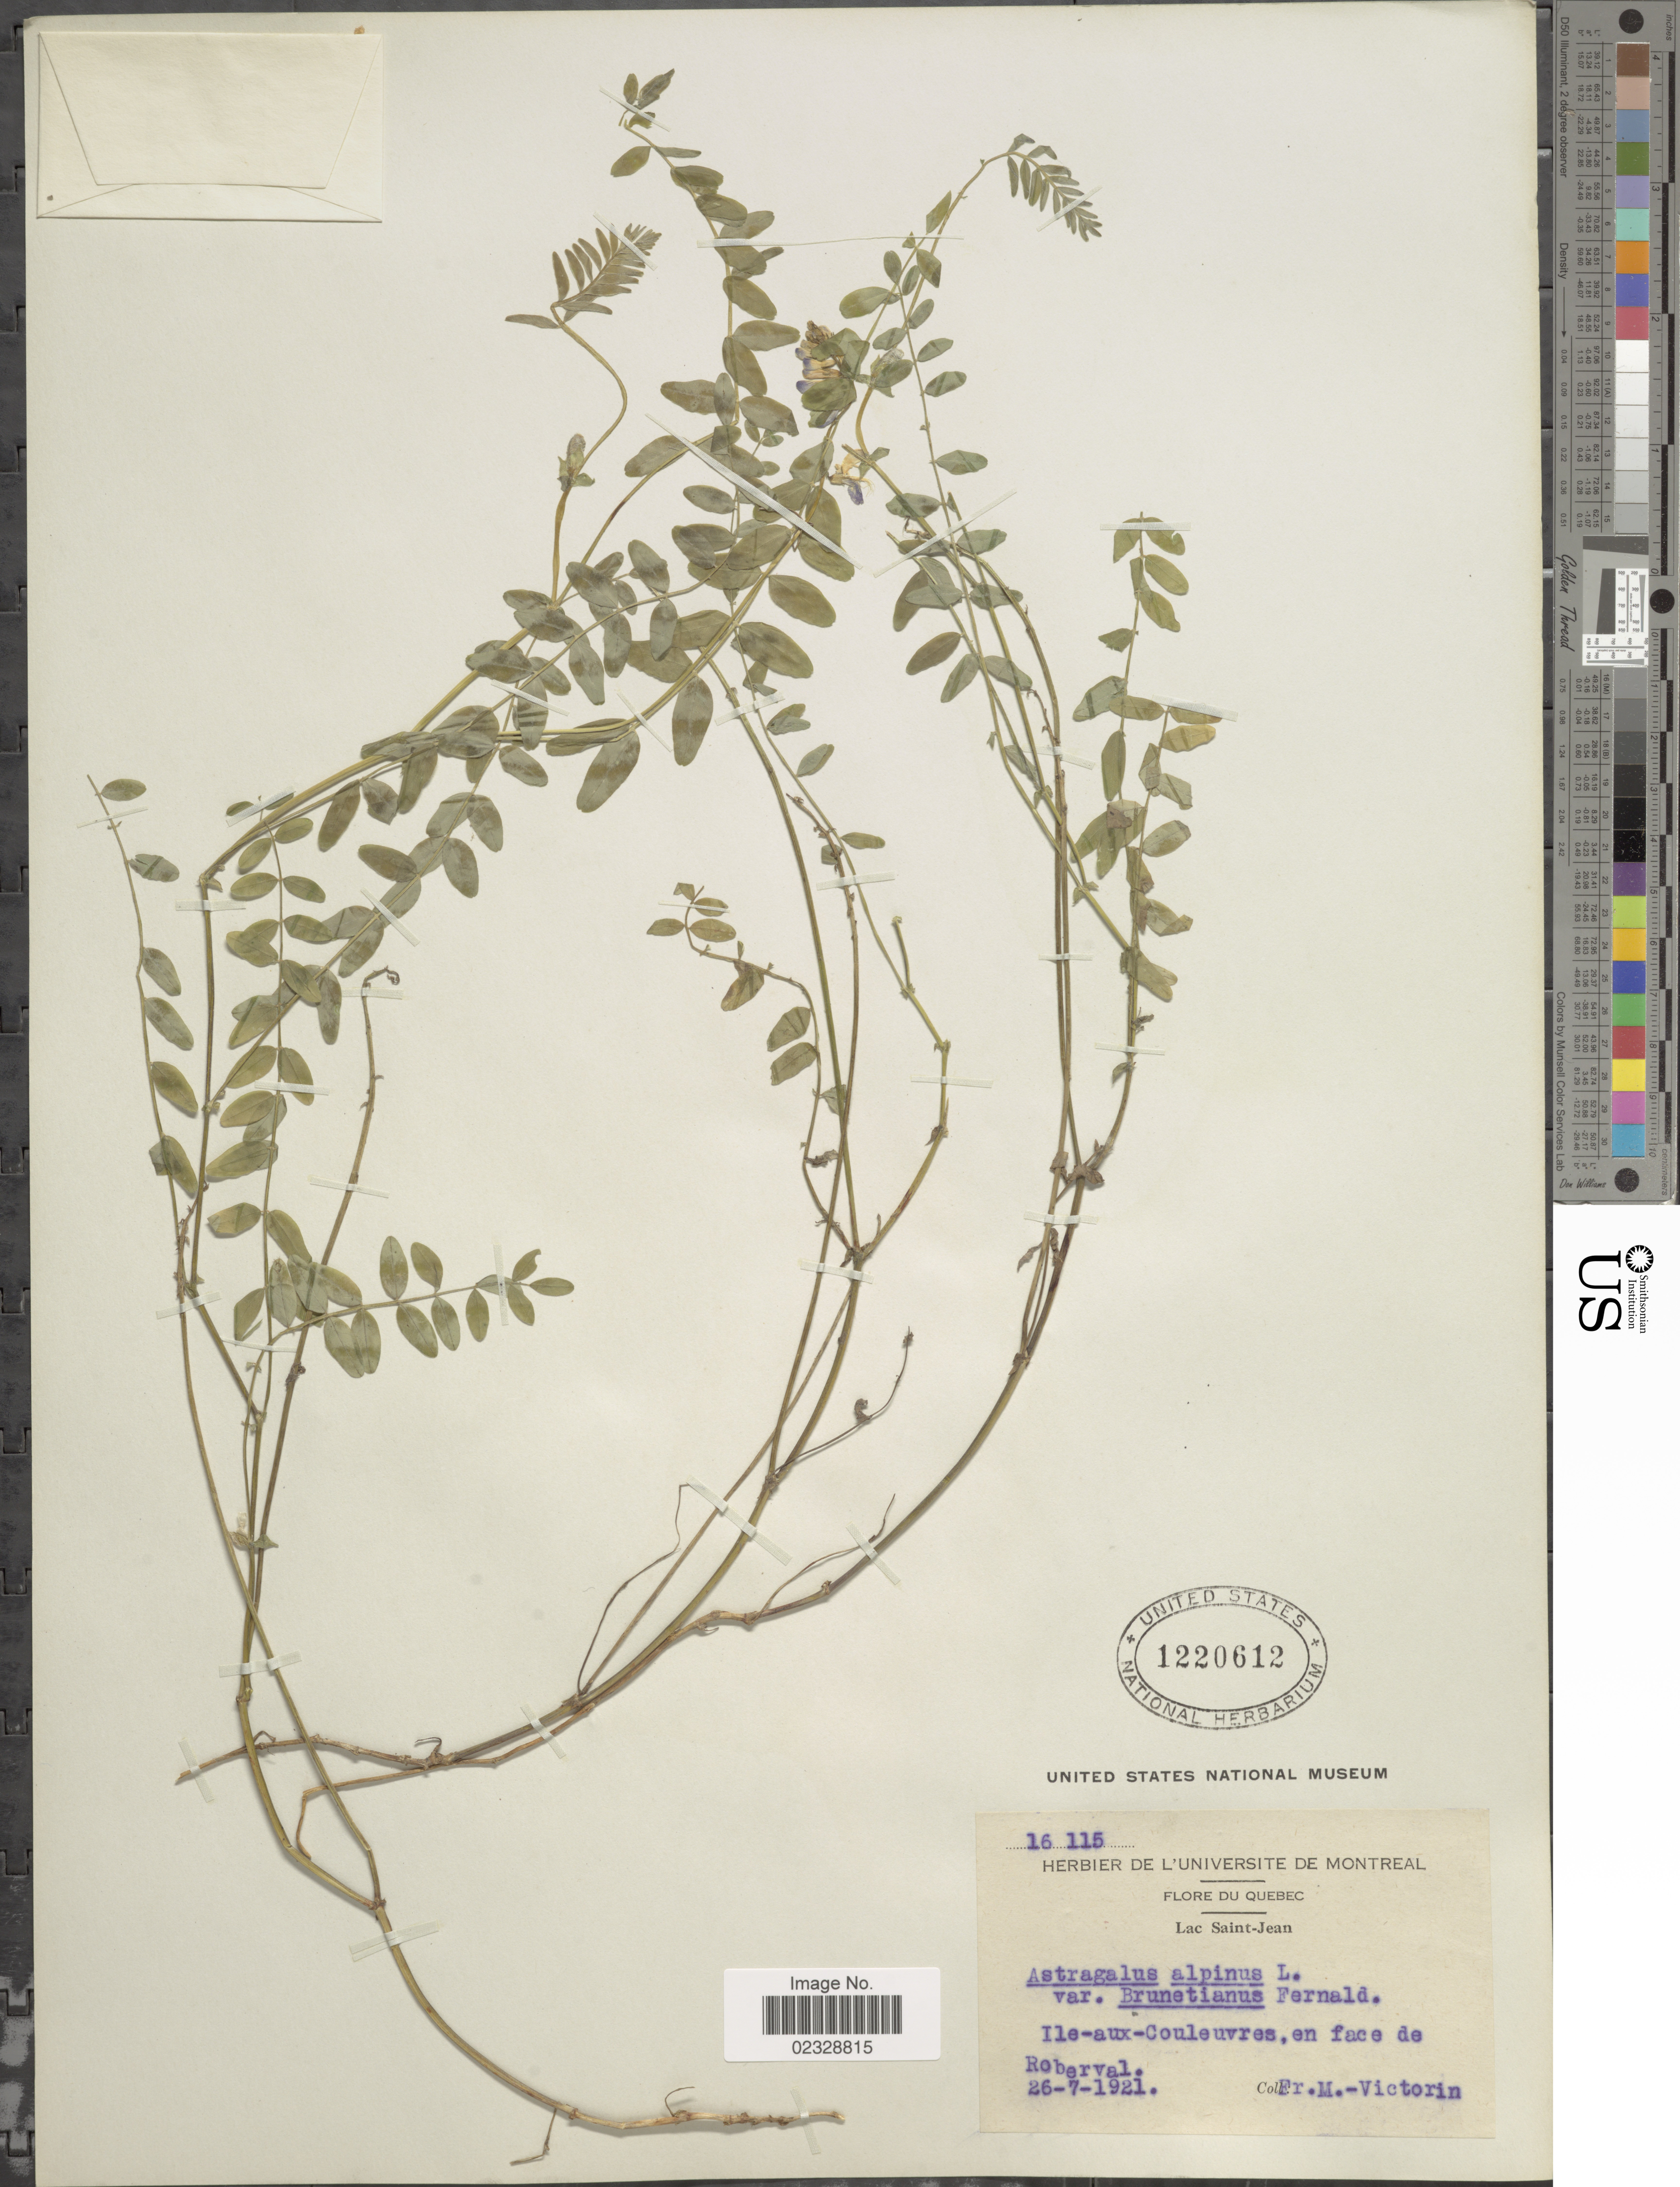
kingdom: Plantae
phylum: Tracheophyta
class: Magnoliopsida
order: Fabales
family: Fabaceae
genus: Astragalus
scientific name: Astragalus alpinus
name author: L.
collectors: F. Marie-Victorin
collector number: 16115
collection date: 1921-07-26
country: Canada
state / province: Quebec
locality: Lac Saint-Jean, Ile-aux-Couleuvres, en face de Roberval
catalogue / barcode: US 1220612